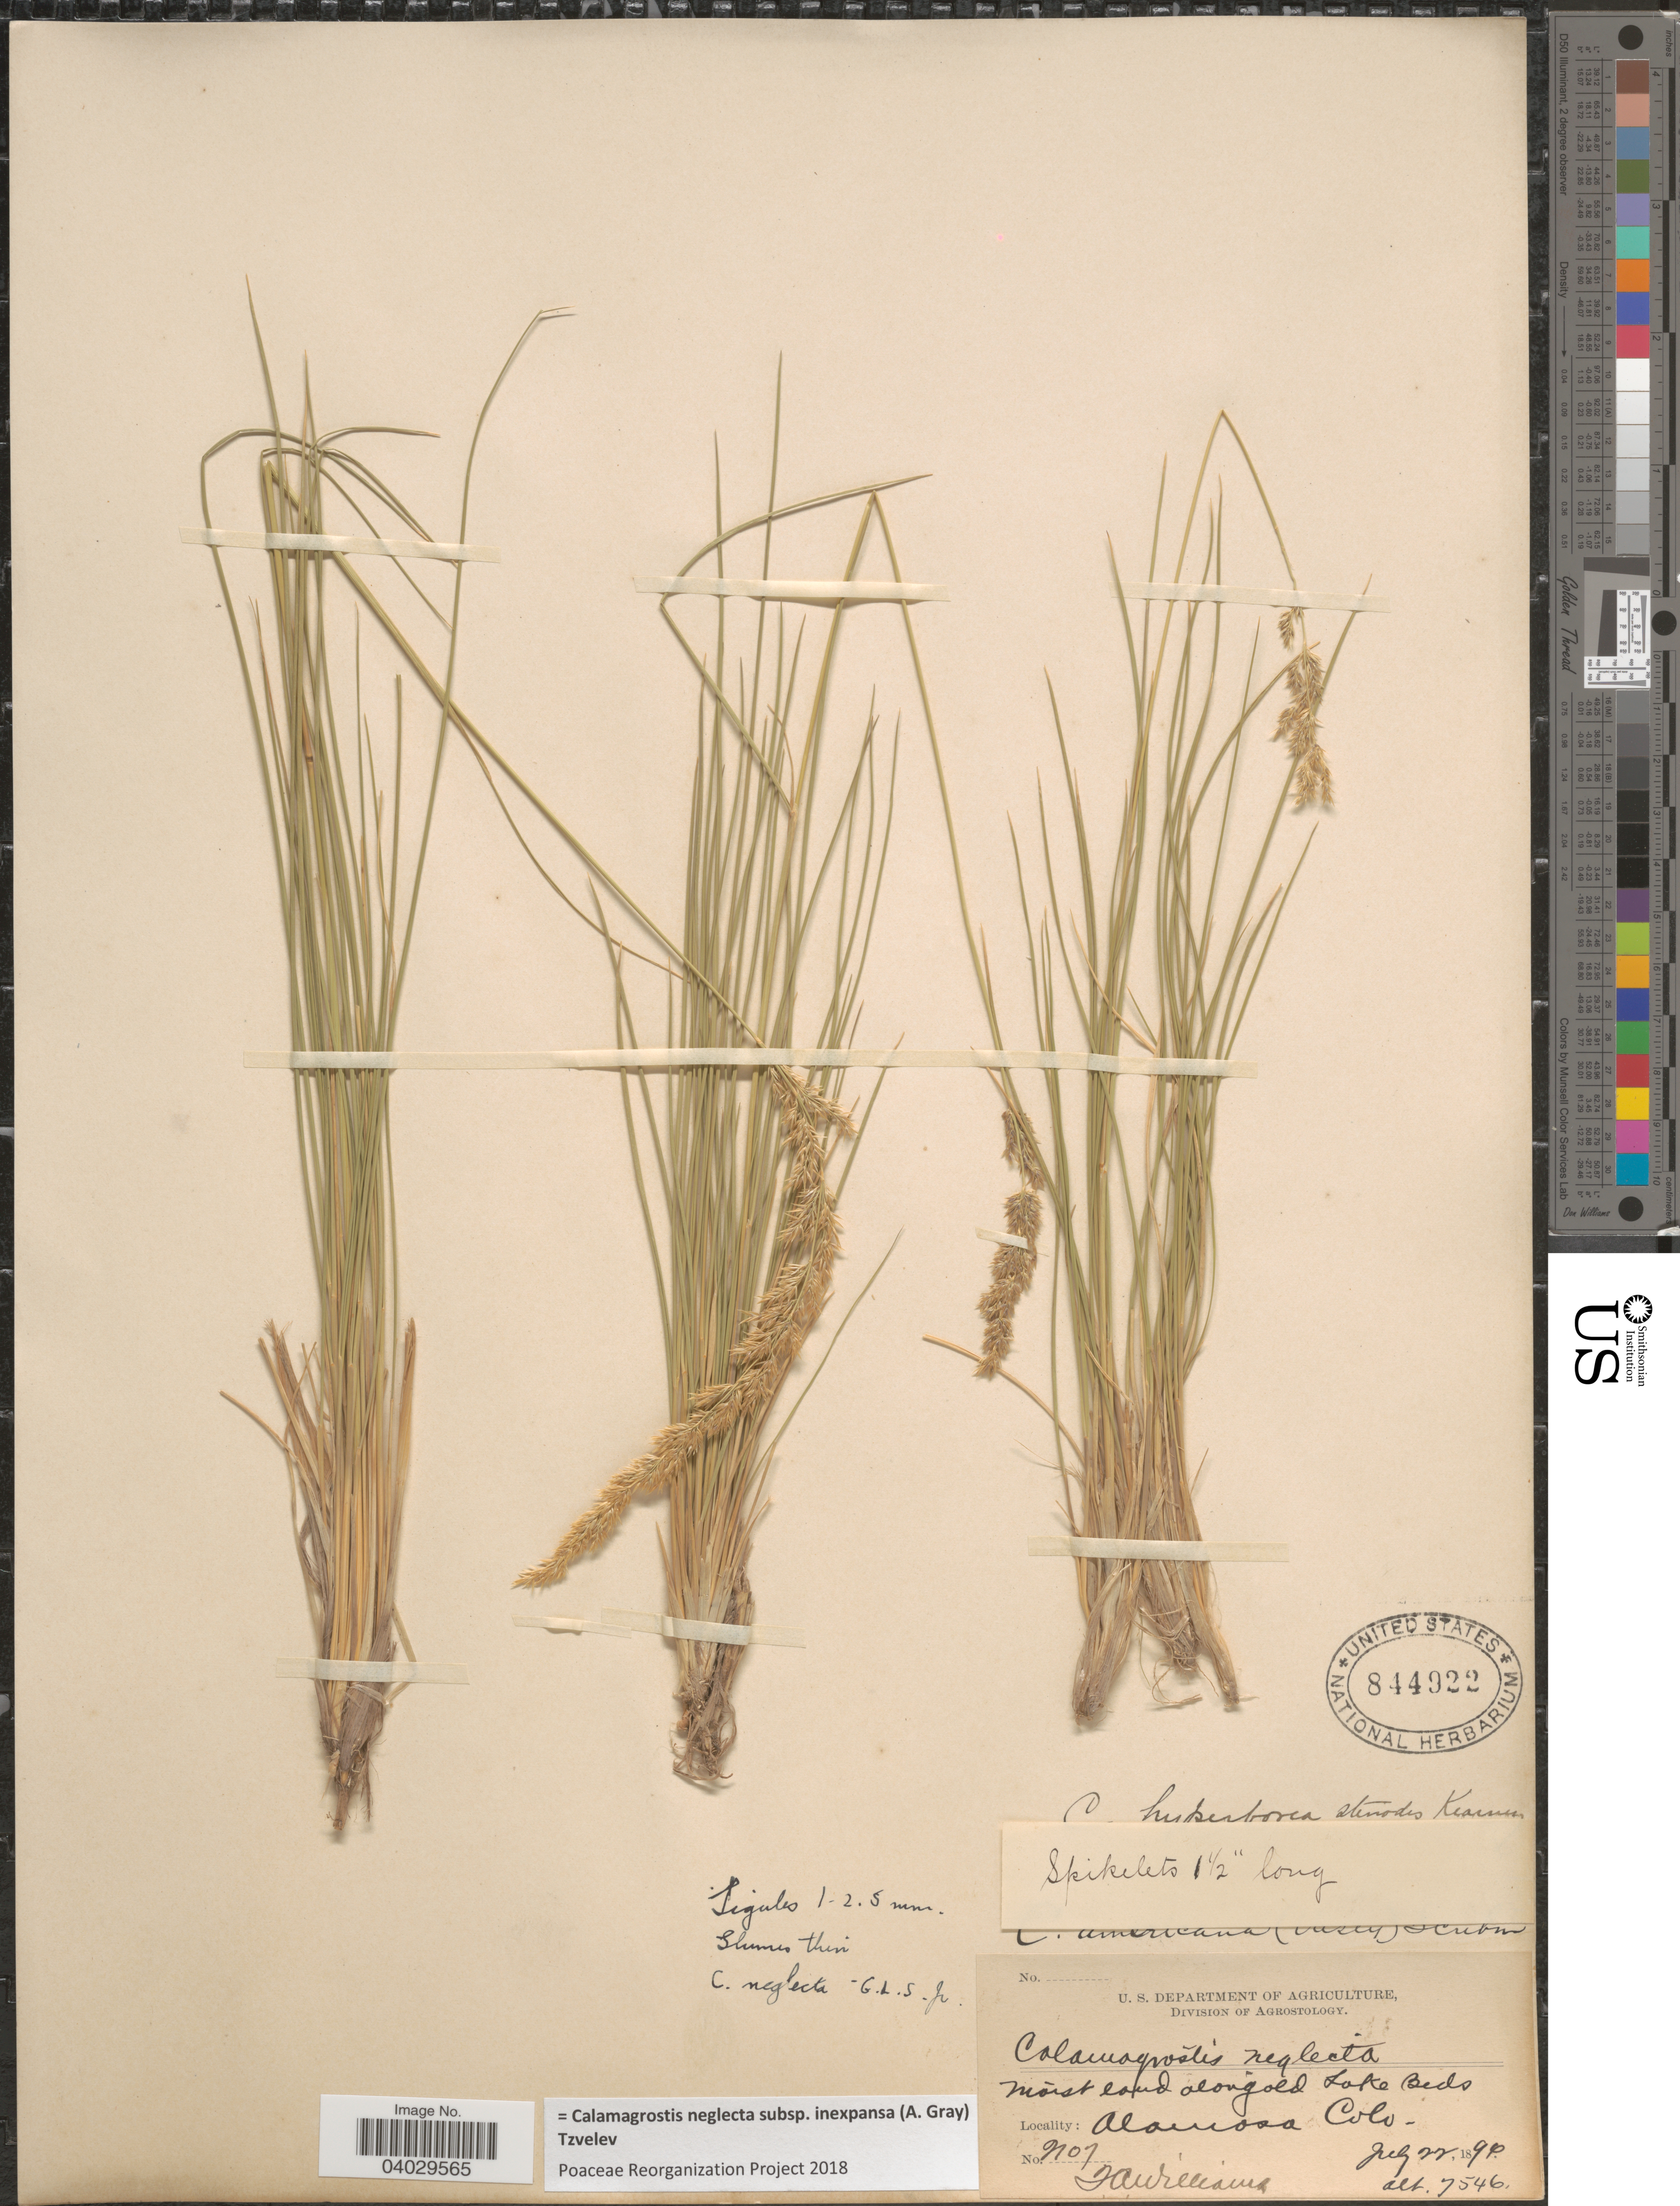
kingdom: Plantae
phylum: Tracheophyta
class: Liliopsida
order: Poales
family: Poaceae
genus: Calamagrostis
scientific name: Calamagrostis neglecta subsp. inexpansa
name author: (A. Gray) Tzvelev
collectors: T. Williams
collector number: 2107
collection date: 1894-07-22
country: United States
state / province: Colorado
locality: Moist sand along old Lake Beds, Alamosa.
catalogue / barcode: US 844922